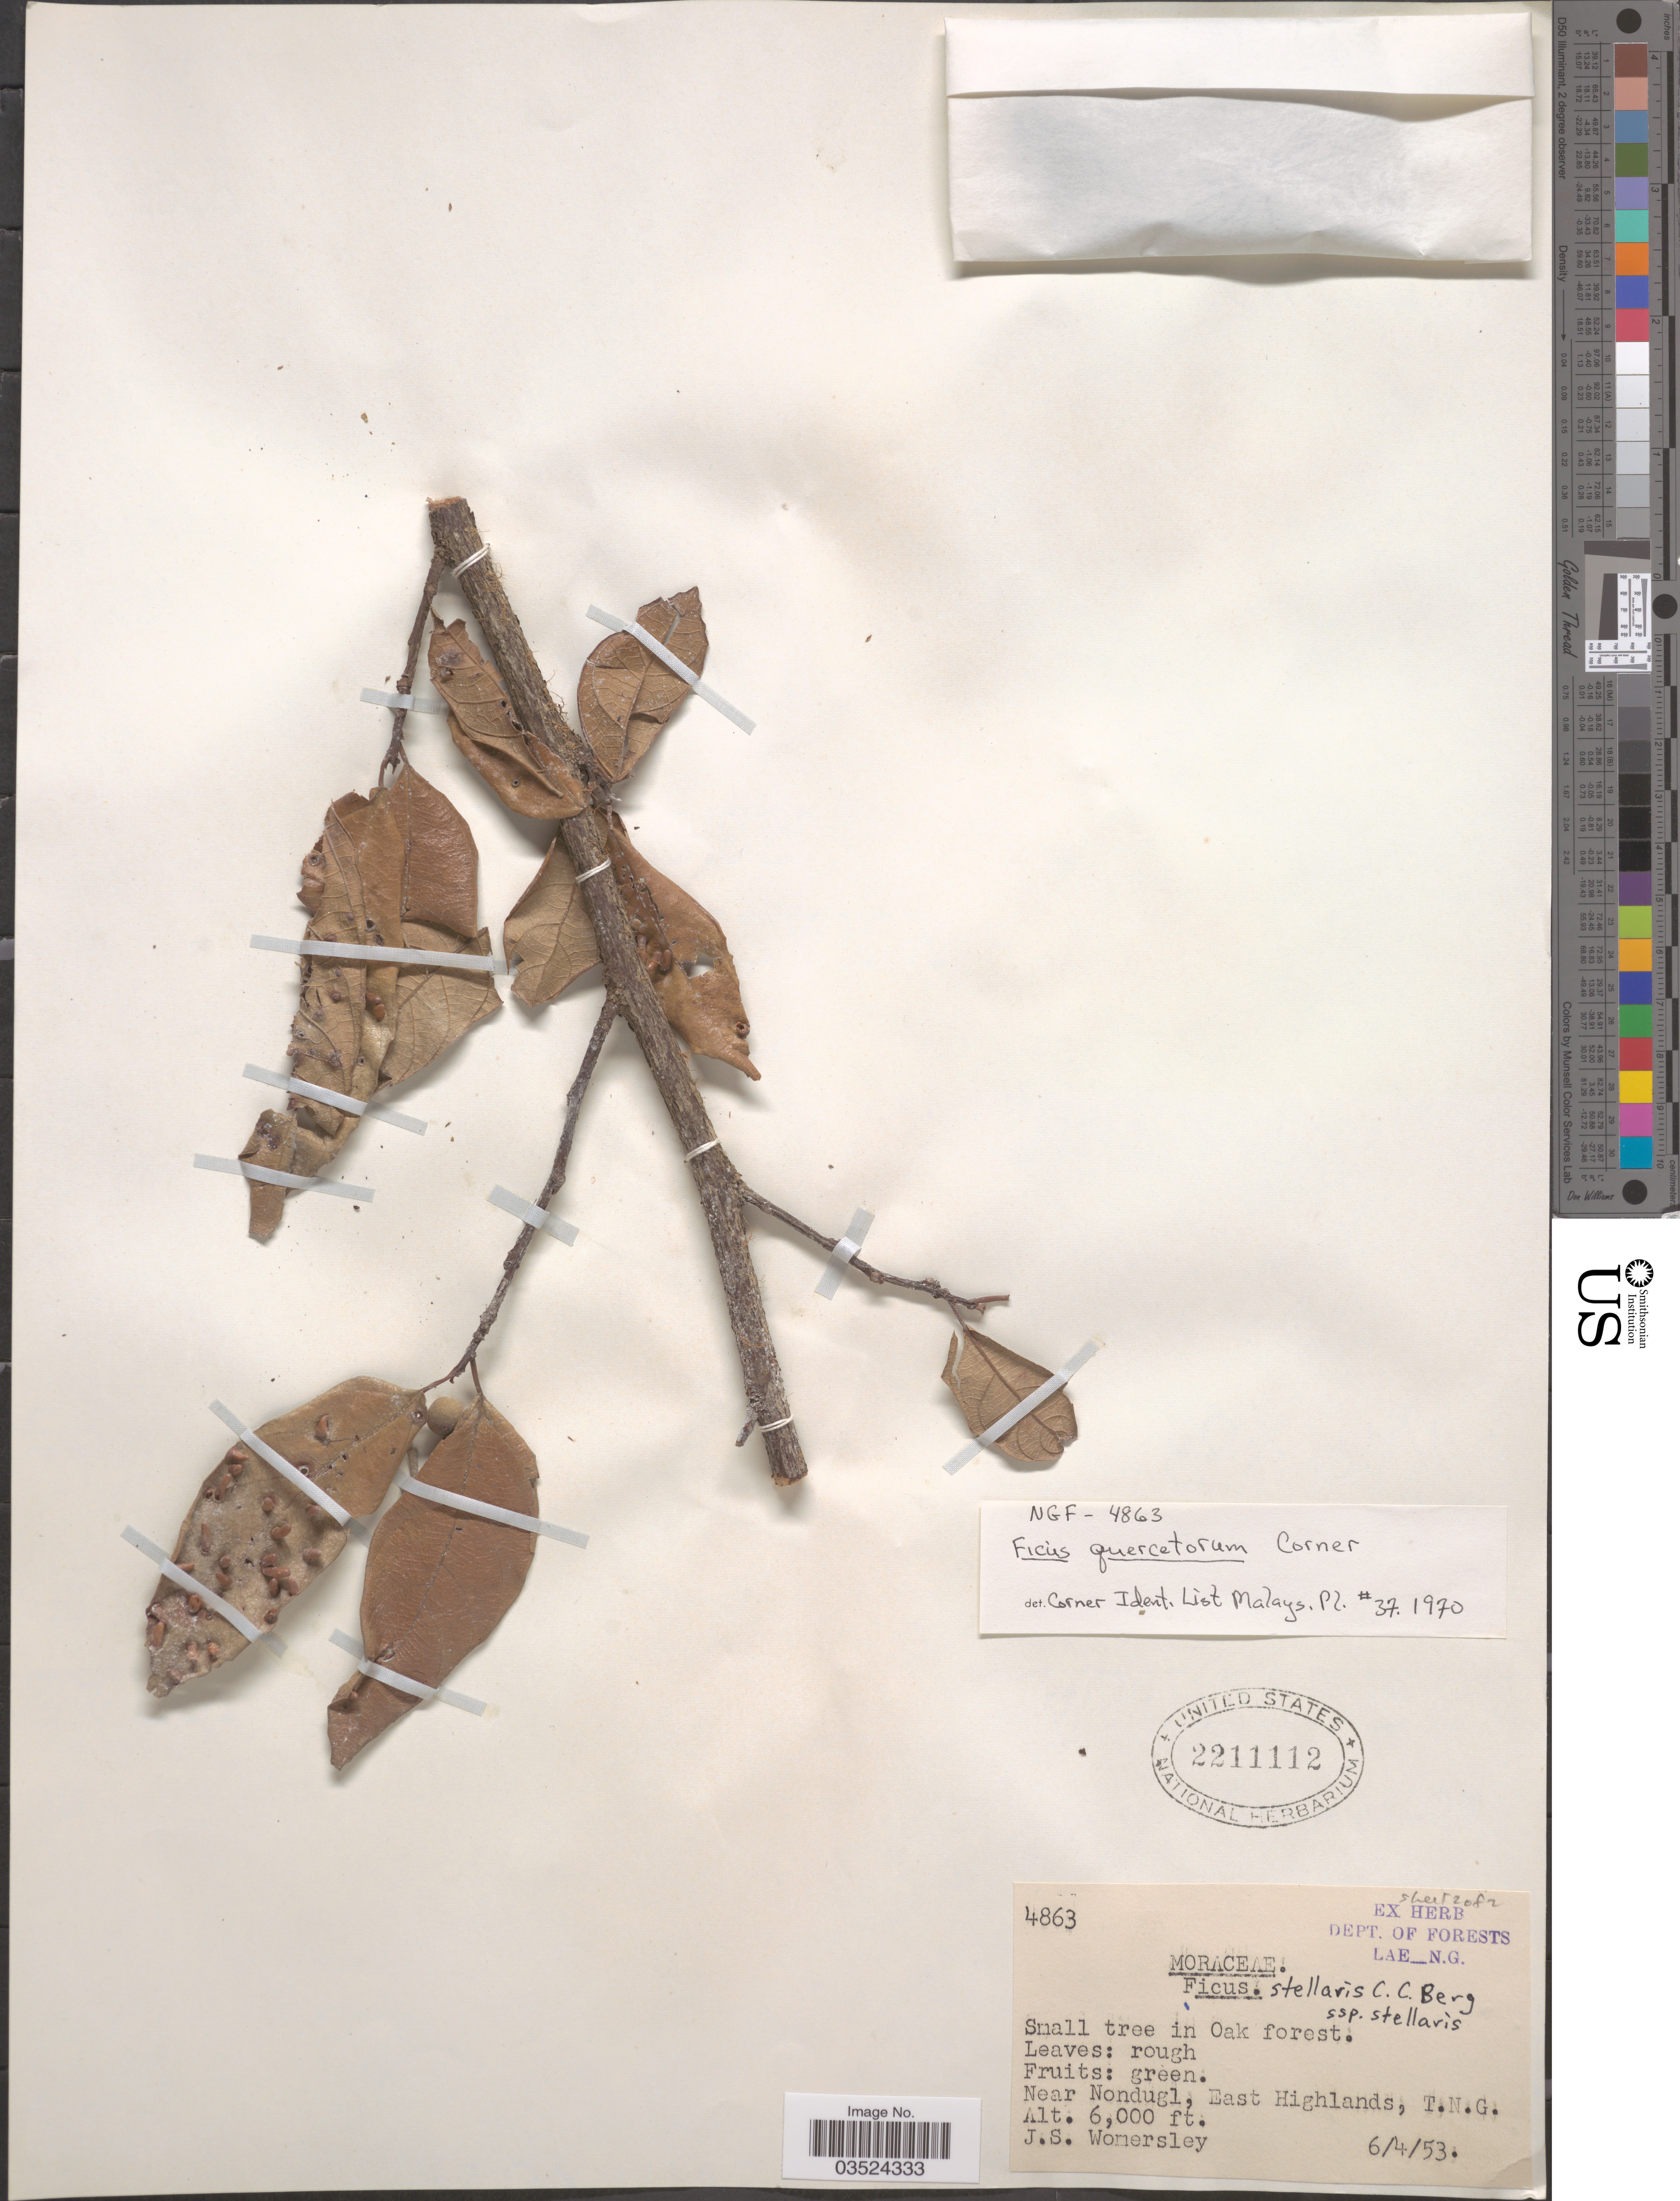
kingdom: Plantae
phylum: Tracheophyta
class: Magnoliopsida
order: Rosales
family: Moraceae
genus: Ficus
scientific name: Ficus stellaris subsp. stellaris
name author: C.C. Berg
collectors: J. S. Womersley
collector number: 4863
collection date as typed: Transcribed d/m/y: 6/4/53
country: Papua New Guinea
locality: Near Nondugl, East Highlands, T.N.G.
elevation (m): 1829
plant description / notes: cited by C.C. Berg, Blumea 48: 585. 2003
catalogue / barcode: US 2211112